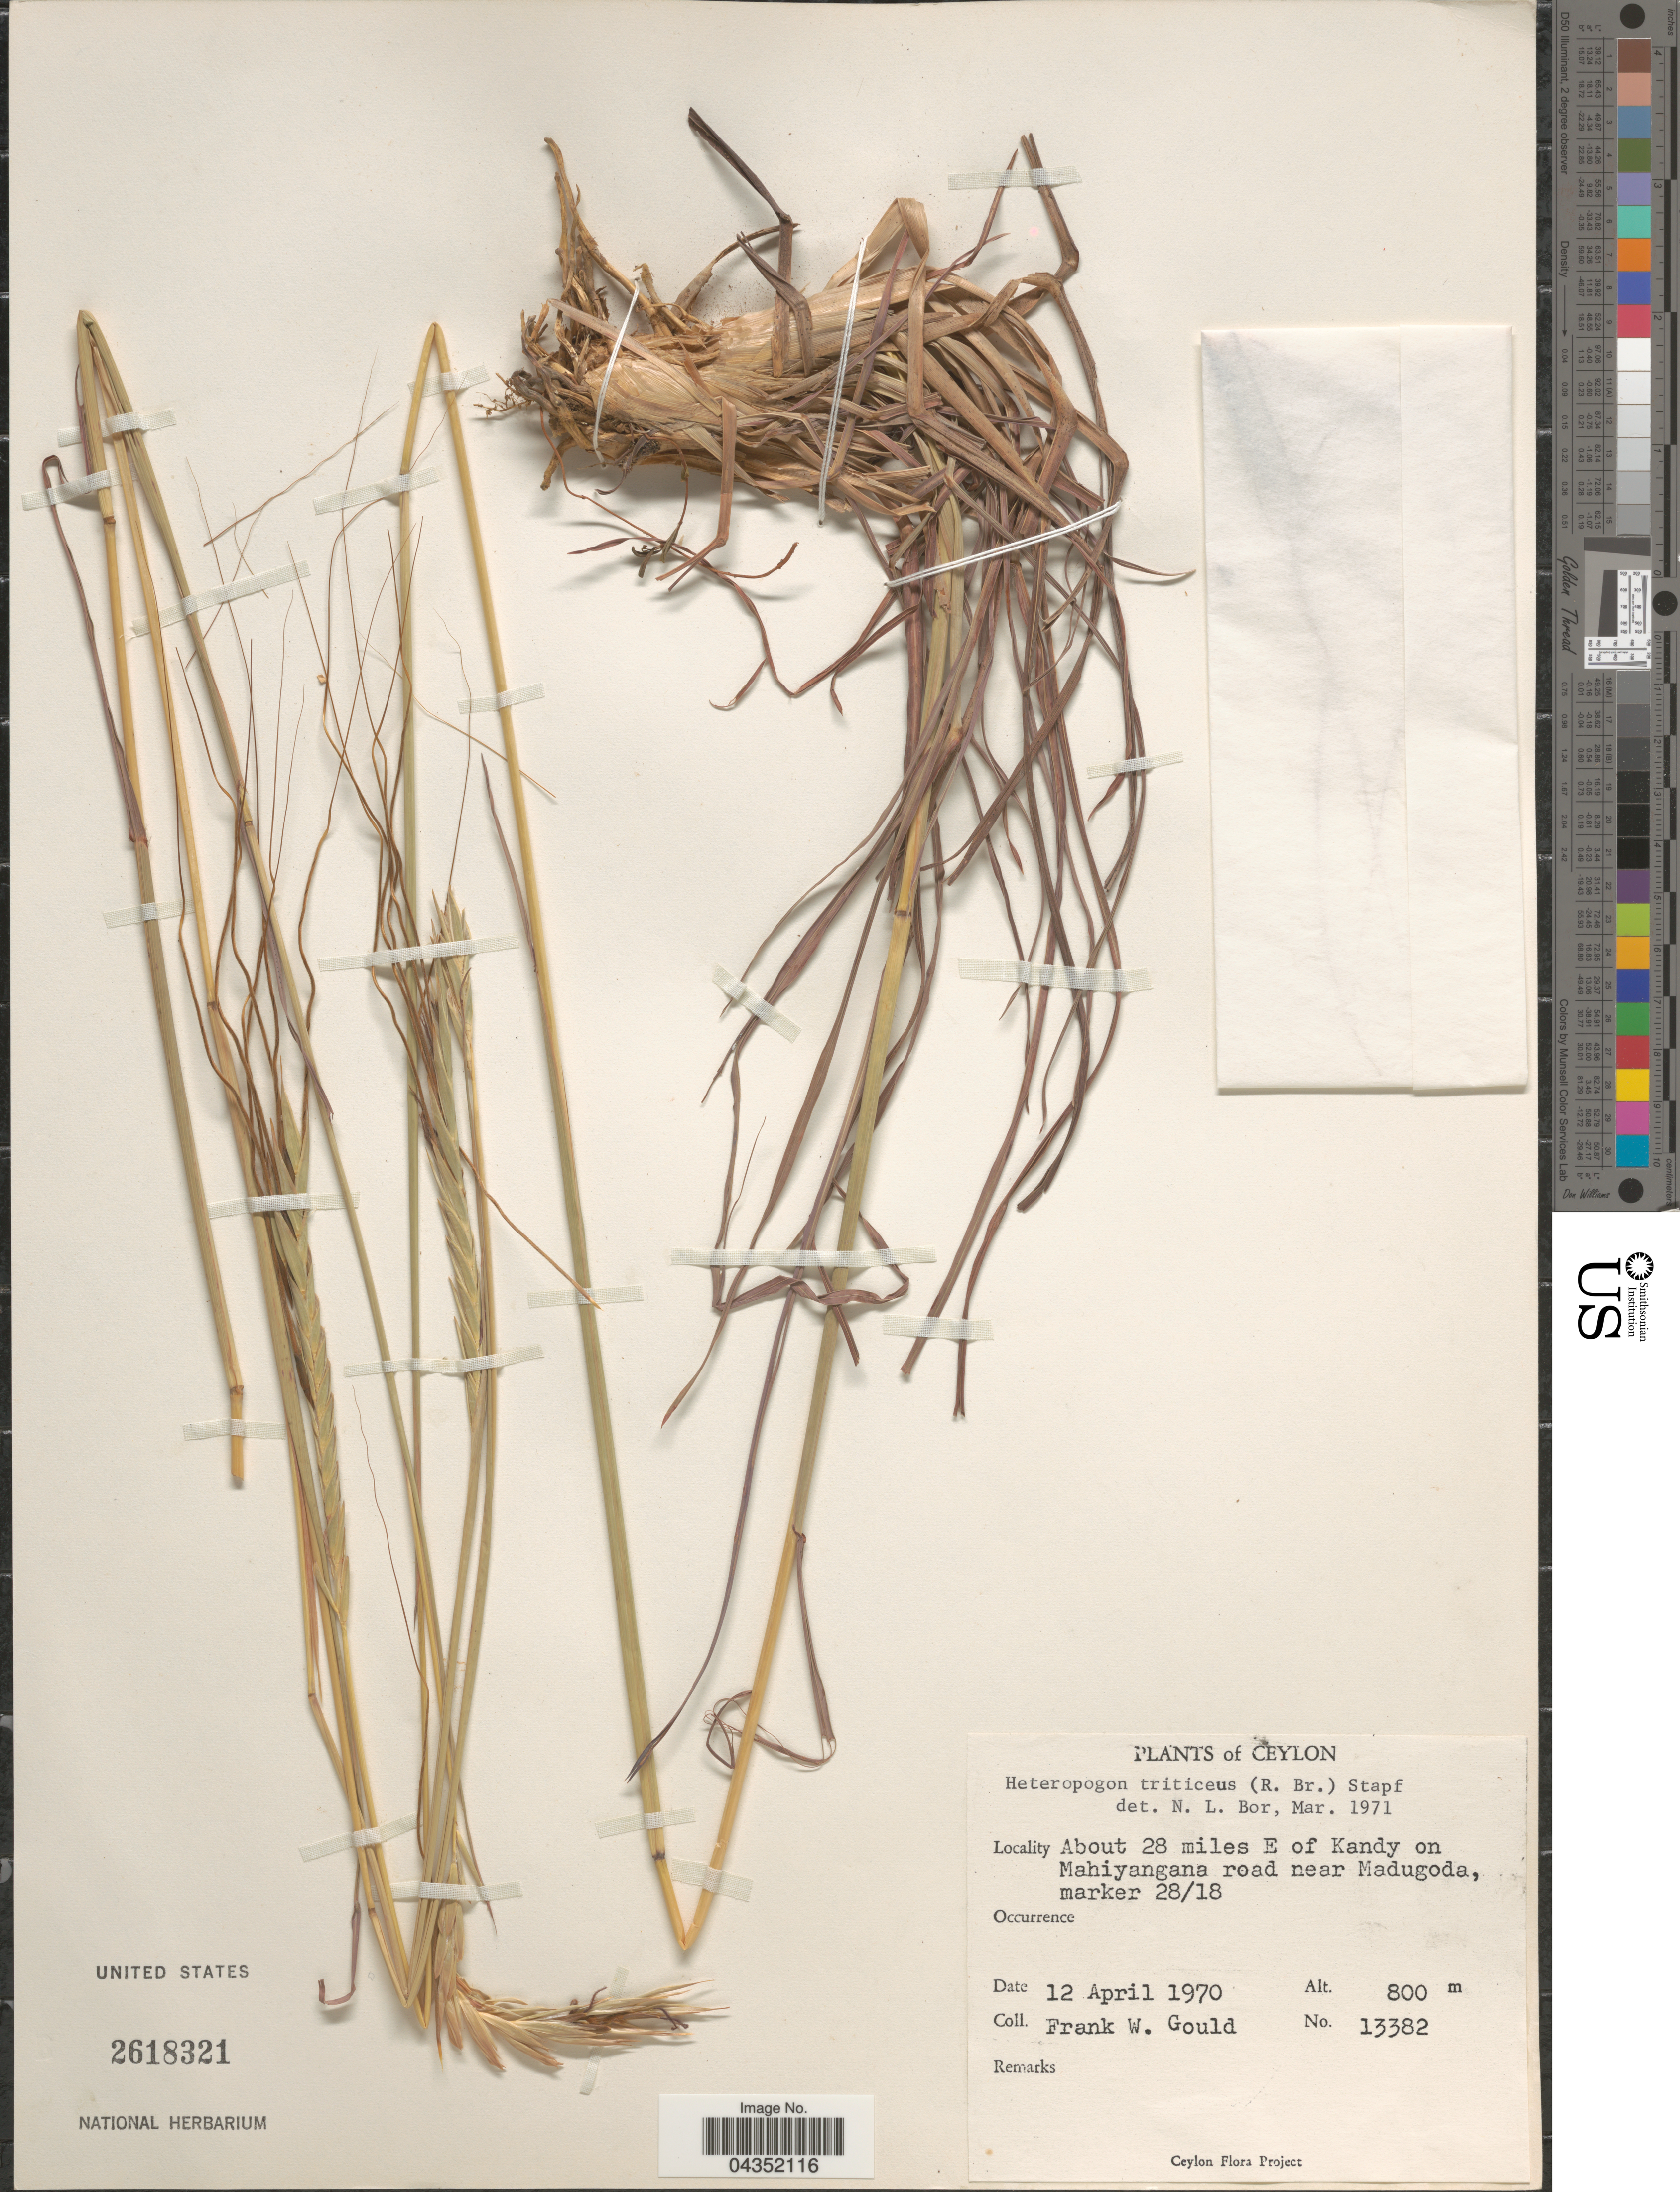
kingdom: Plantae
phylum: Tracheophyta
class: Liliopsida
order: Poales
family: Poaceae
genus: Heteropogon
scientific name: Heteropogon triticeus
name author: (R. Br.) Stapf ex Craib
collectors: F. W. Gould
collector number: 13382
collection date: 1970-04-12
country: Sri Lanka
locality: Ceylon. About 28 miles E of Kandy on Mahiyangana road near Madugoda, marker 28/18.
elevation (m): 800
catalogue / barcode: US 2618321